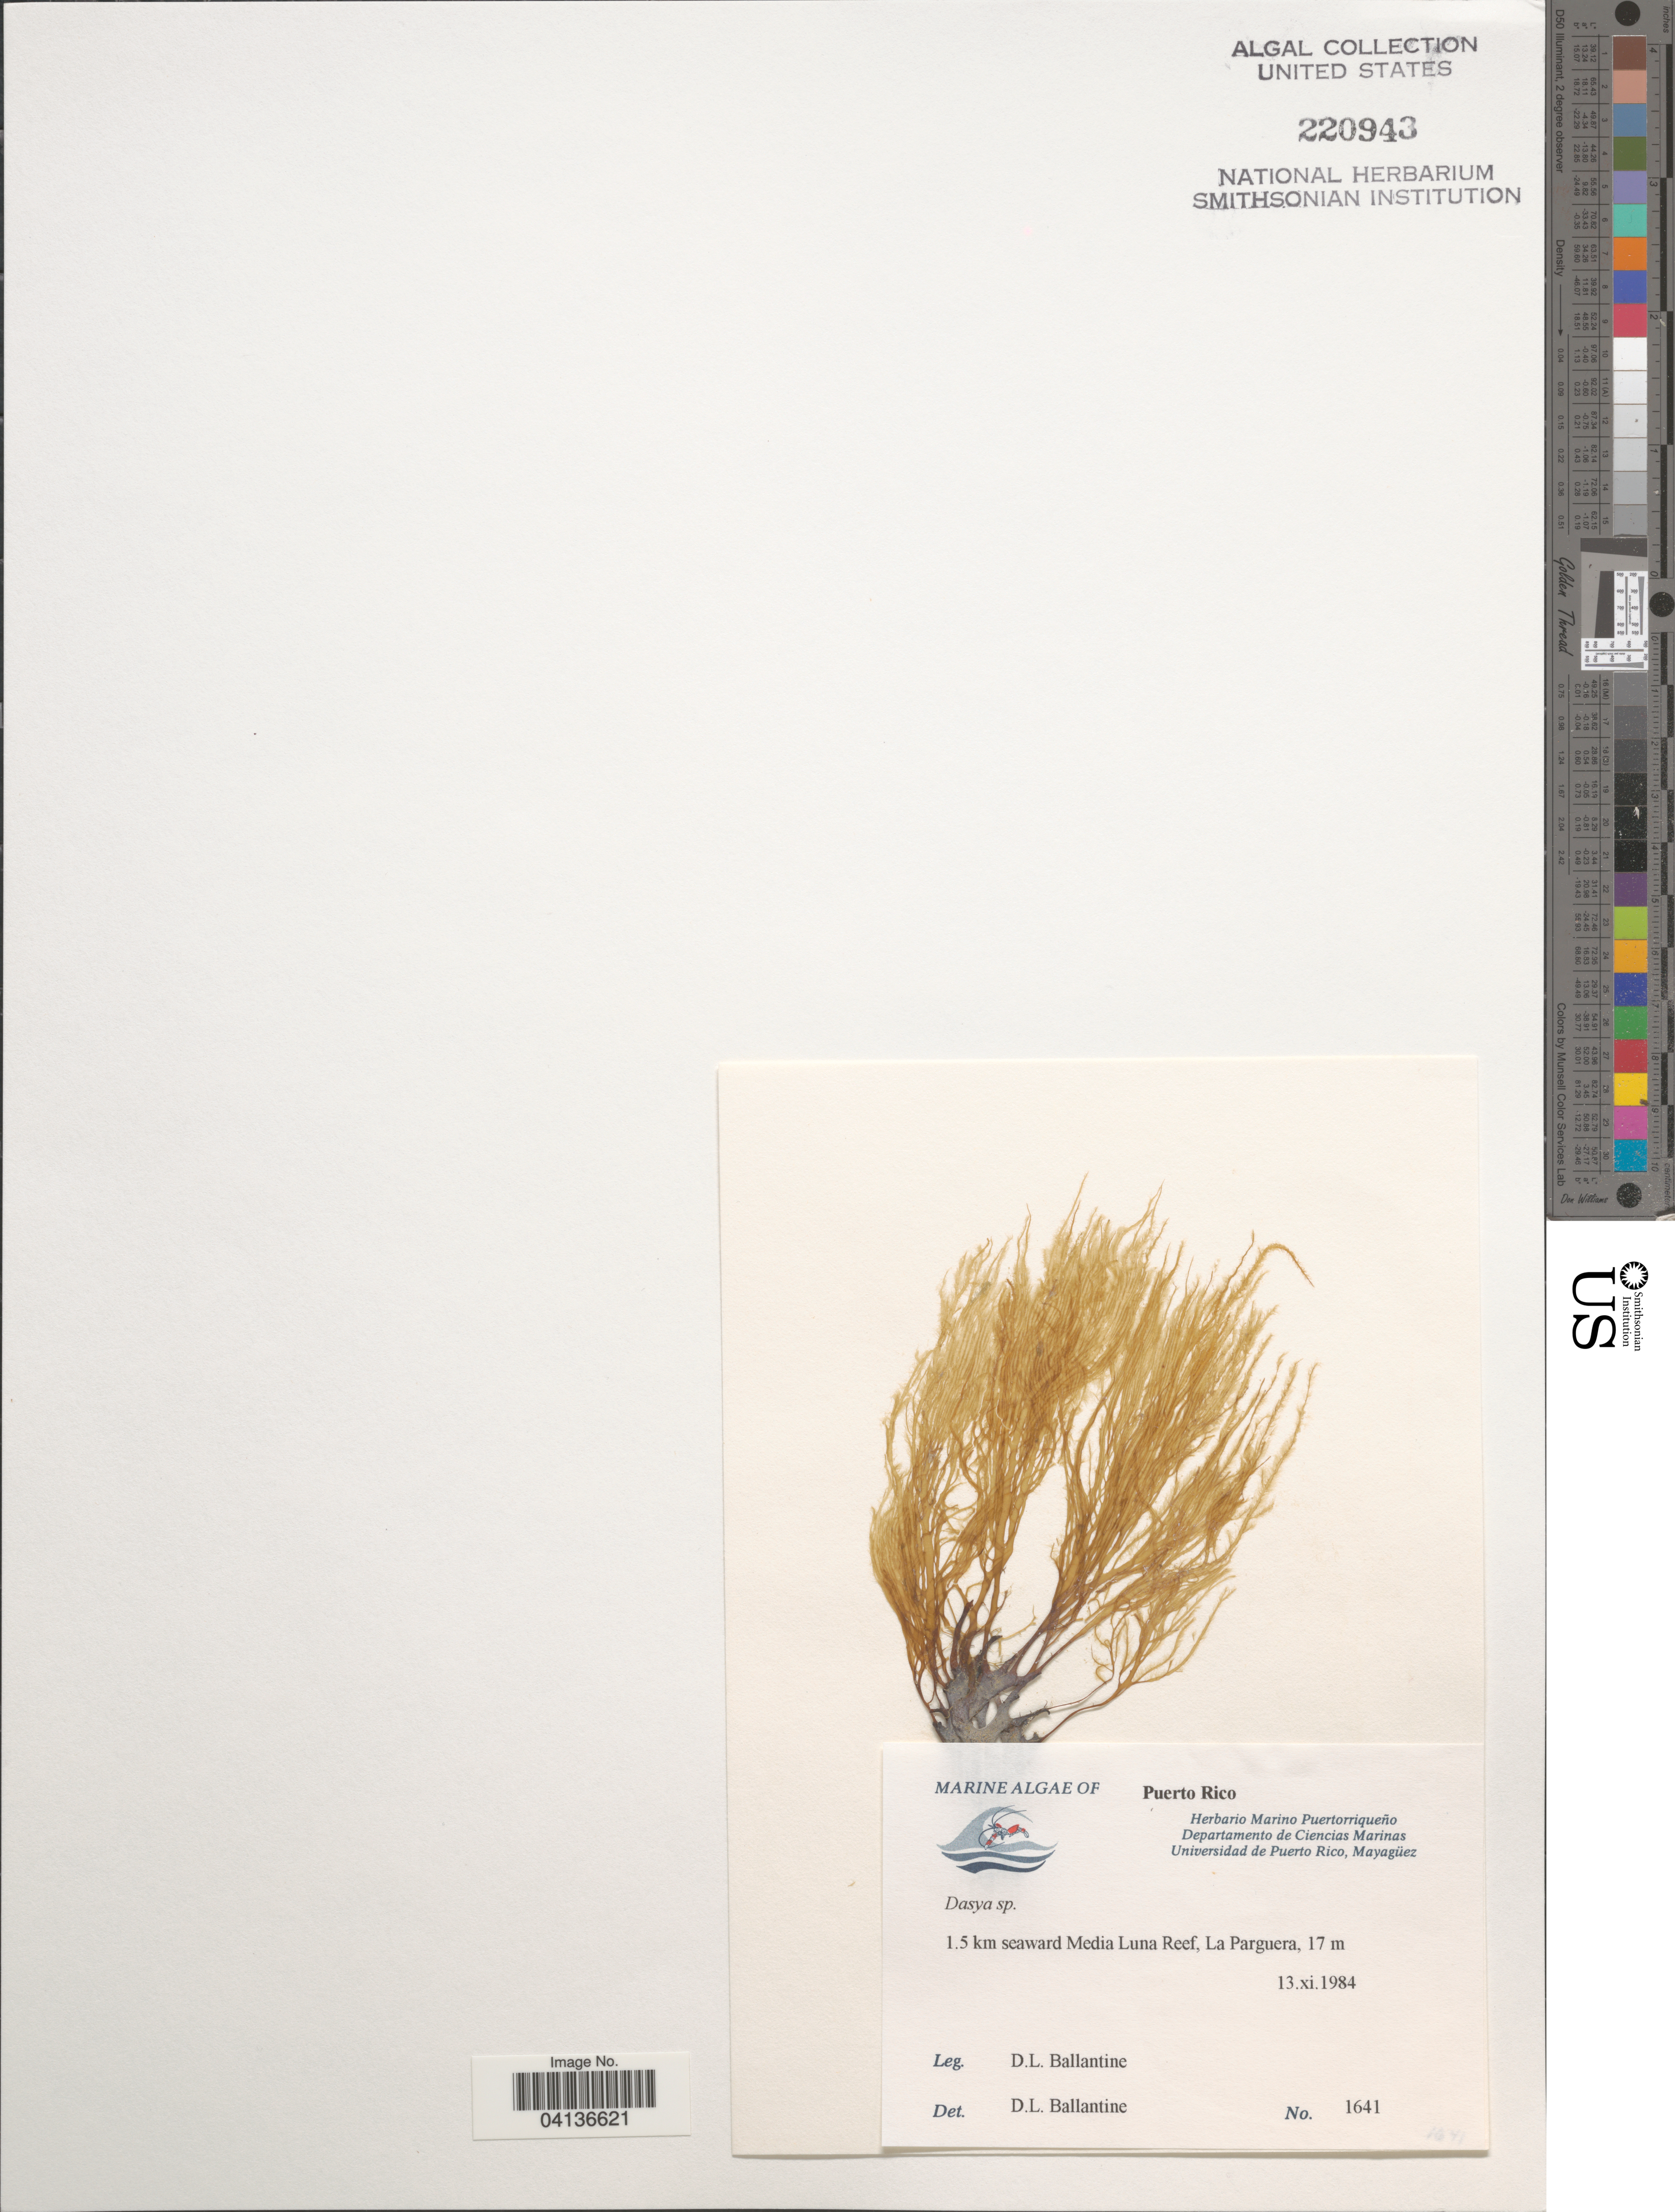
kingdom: Plantae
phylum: Rhodophyta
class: Florideophyceae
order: Ceramiales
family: Dasyaceae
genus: Dasya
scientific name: Dasya sp.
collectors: D.L. Ballantine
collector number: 1641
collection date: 1984-11-13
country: Puerto Rico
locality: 1.5 km seaward Media Luna Reef, La Parguera.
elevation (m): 17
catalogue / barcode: US 220943